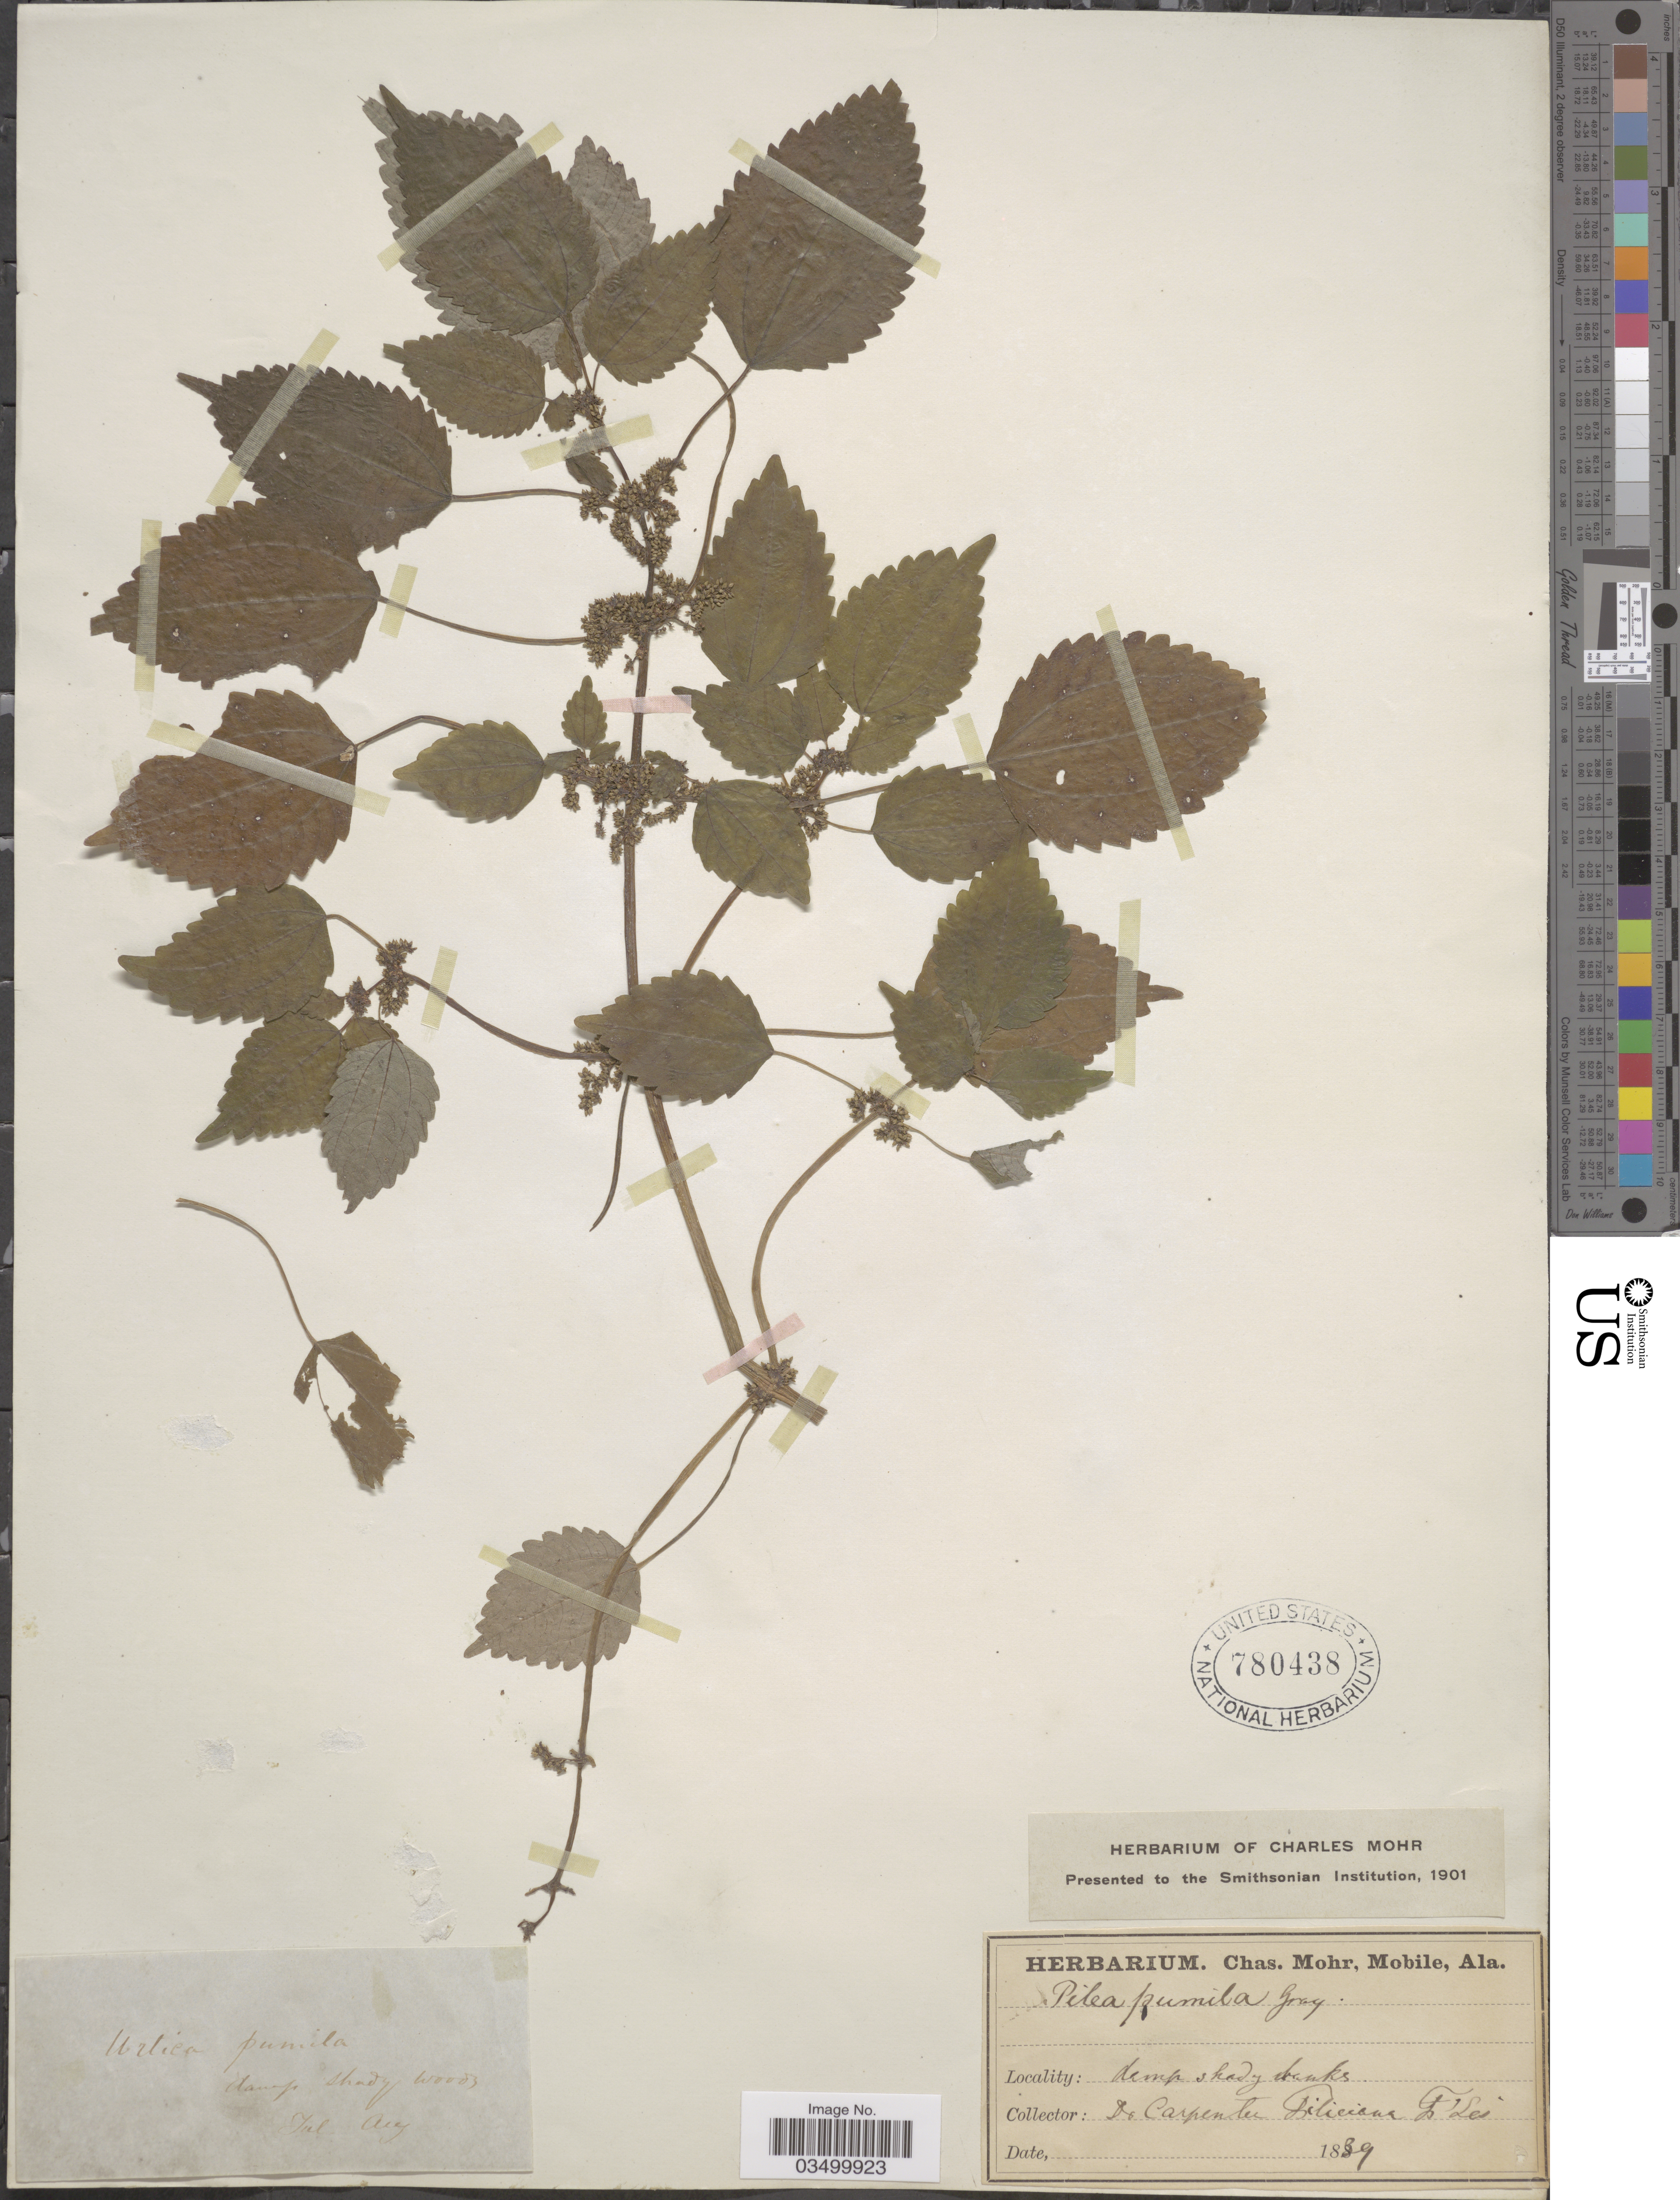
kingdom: Plantae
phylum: Tracheophyta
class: Magnoliopsida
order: Rosales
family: Urticaceae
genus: Pilea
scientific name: Pilea pumila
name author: (L.) A. Gray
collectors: -. Carpenter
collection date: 1889-07/1889-08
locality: Damp shady banks.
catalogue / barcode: US 780438